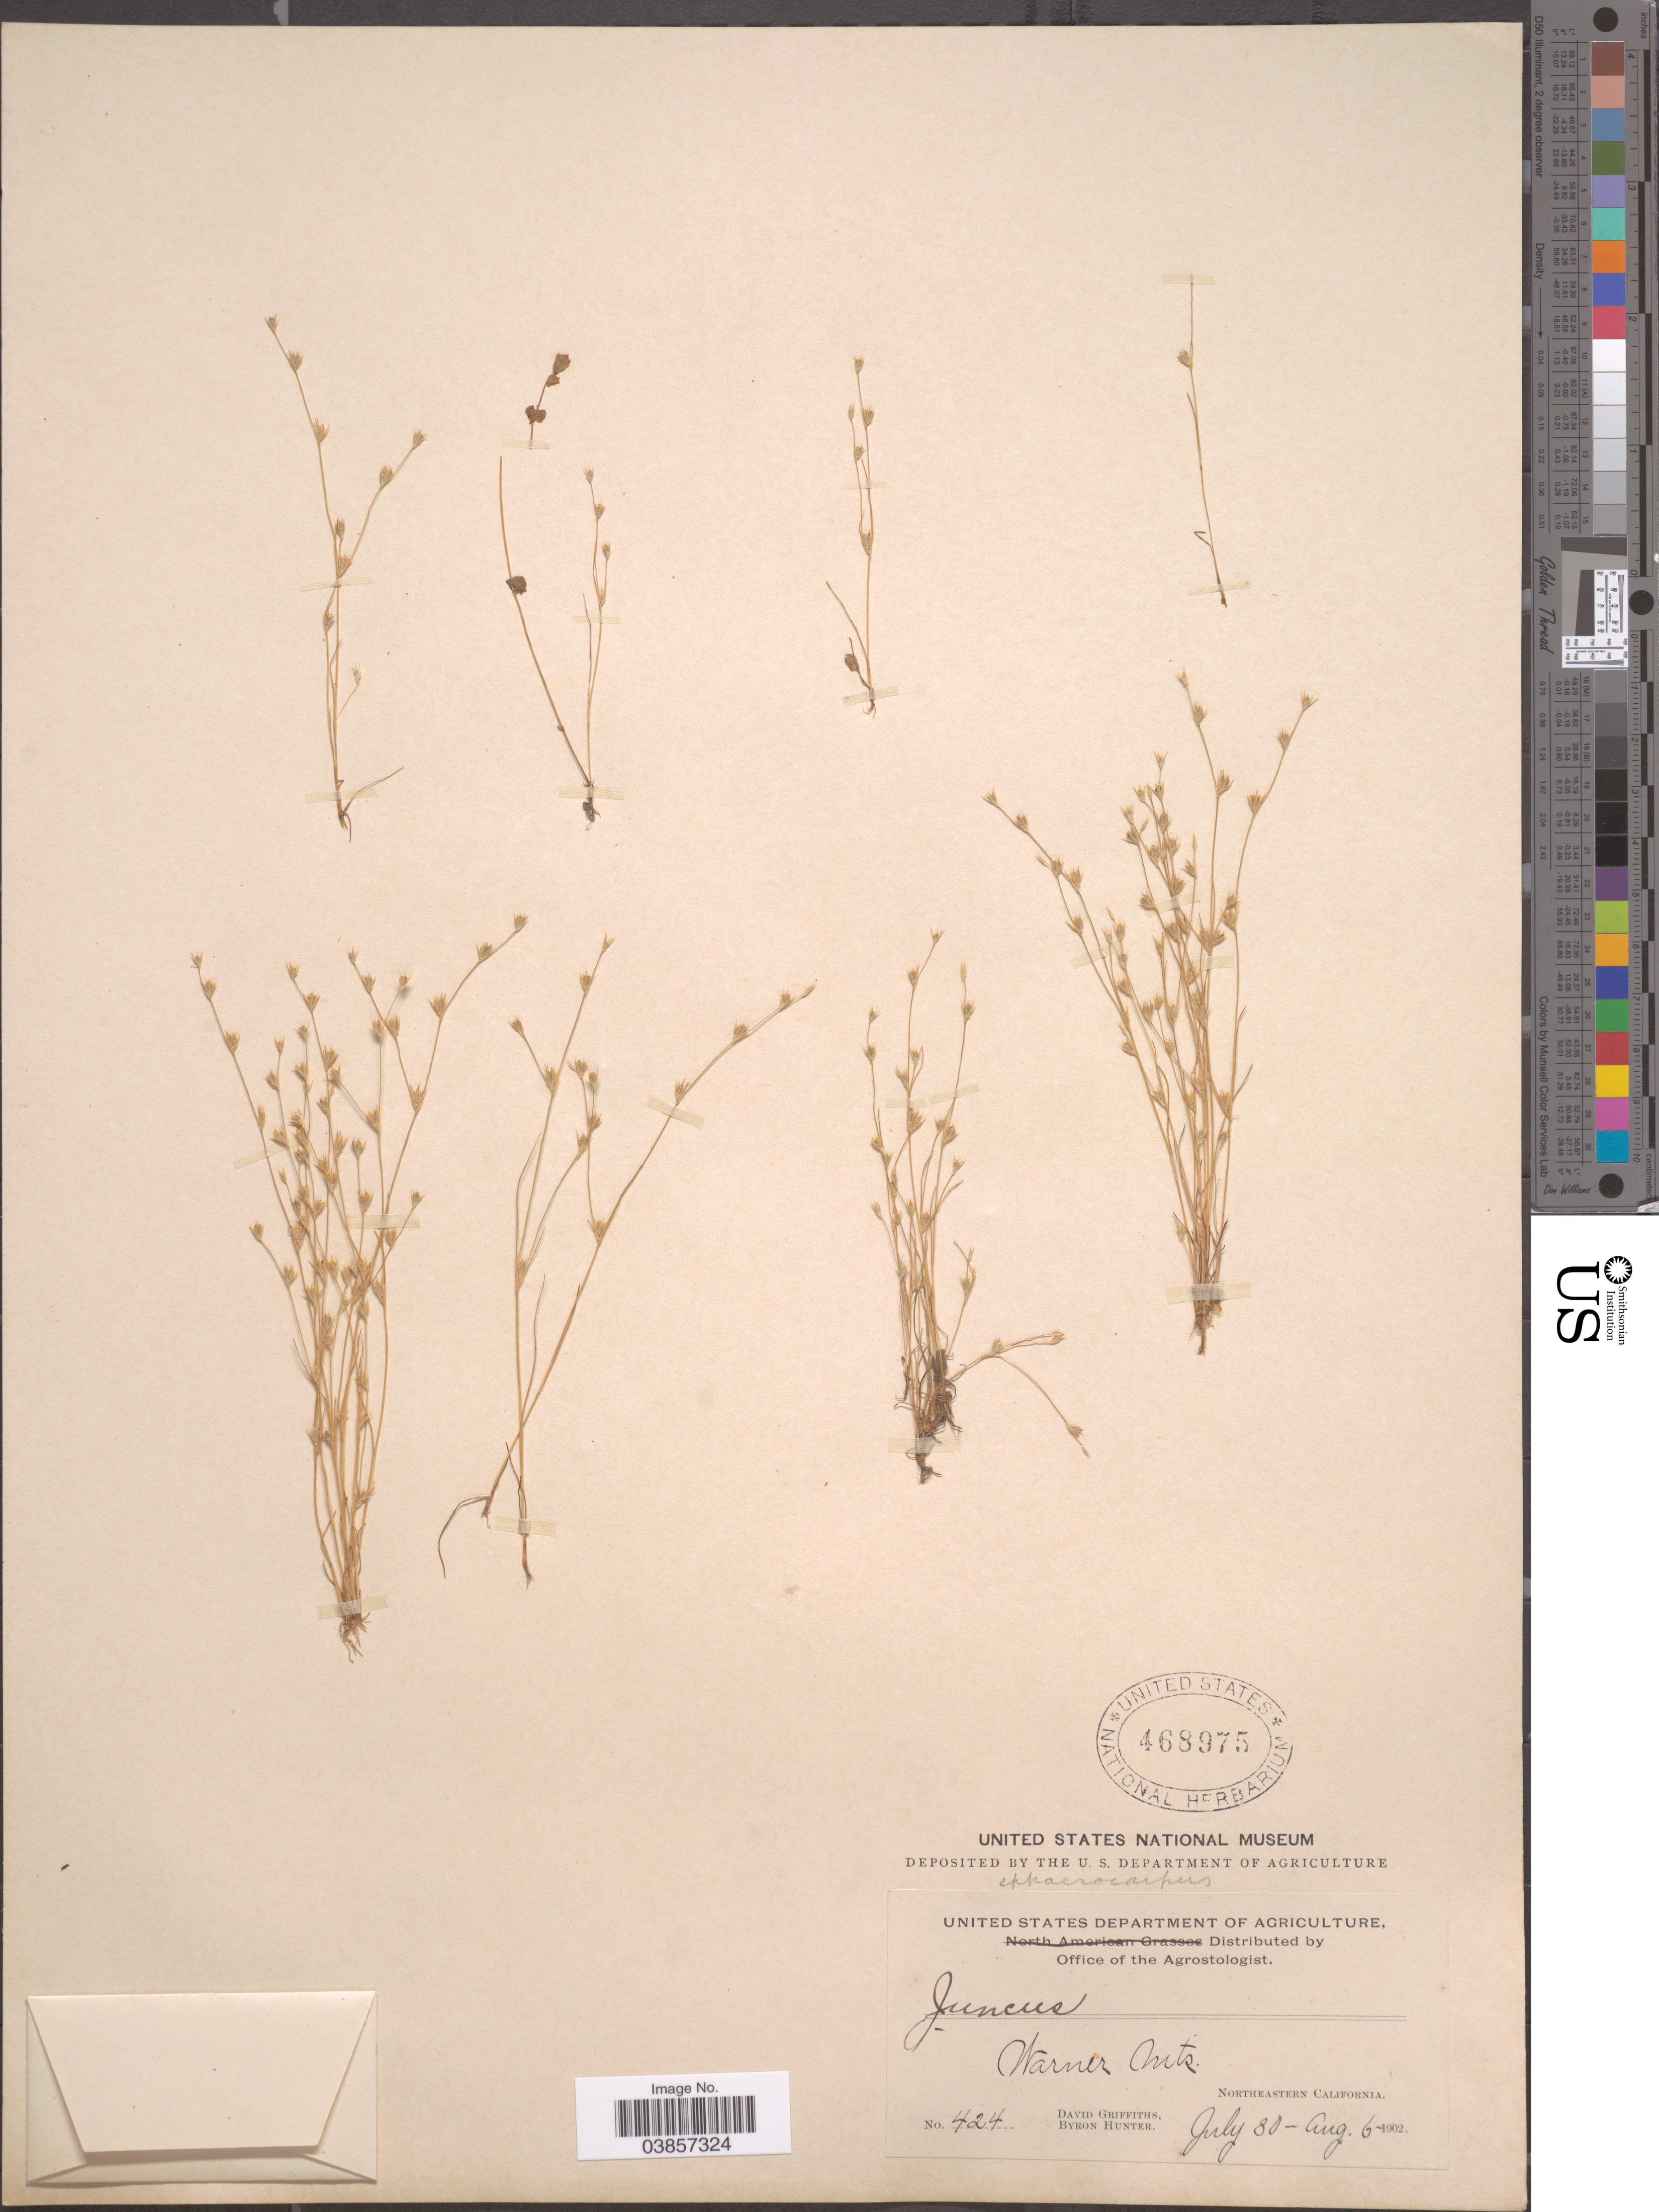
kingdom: Plantae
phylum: Tracheophyta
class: Liliopsida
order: Poales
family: Juncaceae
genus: Juncus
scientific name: Juncus sphaerocarpus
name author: Nees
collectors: D. Griffiths & B. Hunter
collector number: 424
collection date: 1902-07-30/1902-08-06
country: United States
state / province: California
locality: Warner Mts. Northeastern California.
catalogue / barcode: US 468975